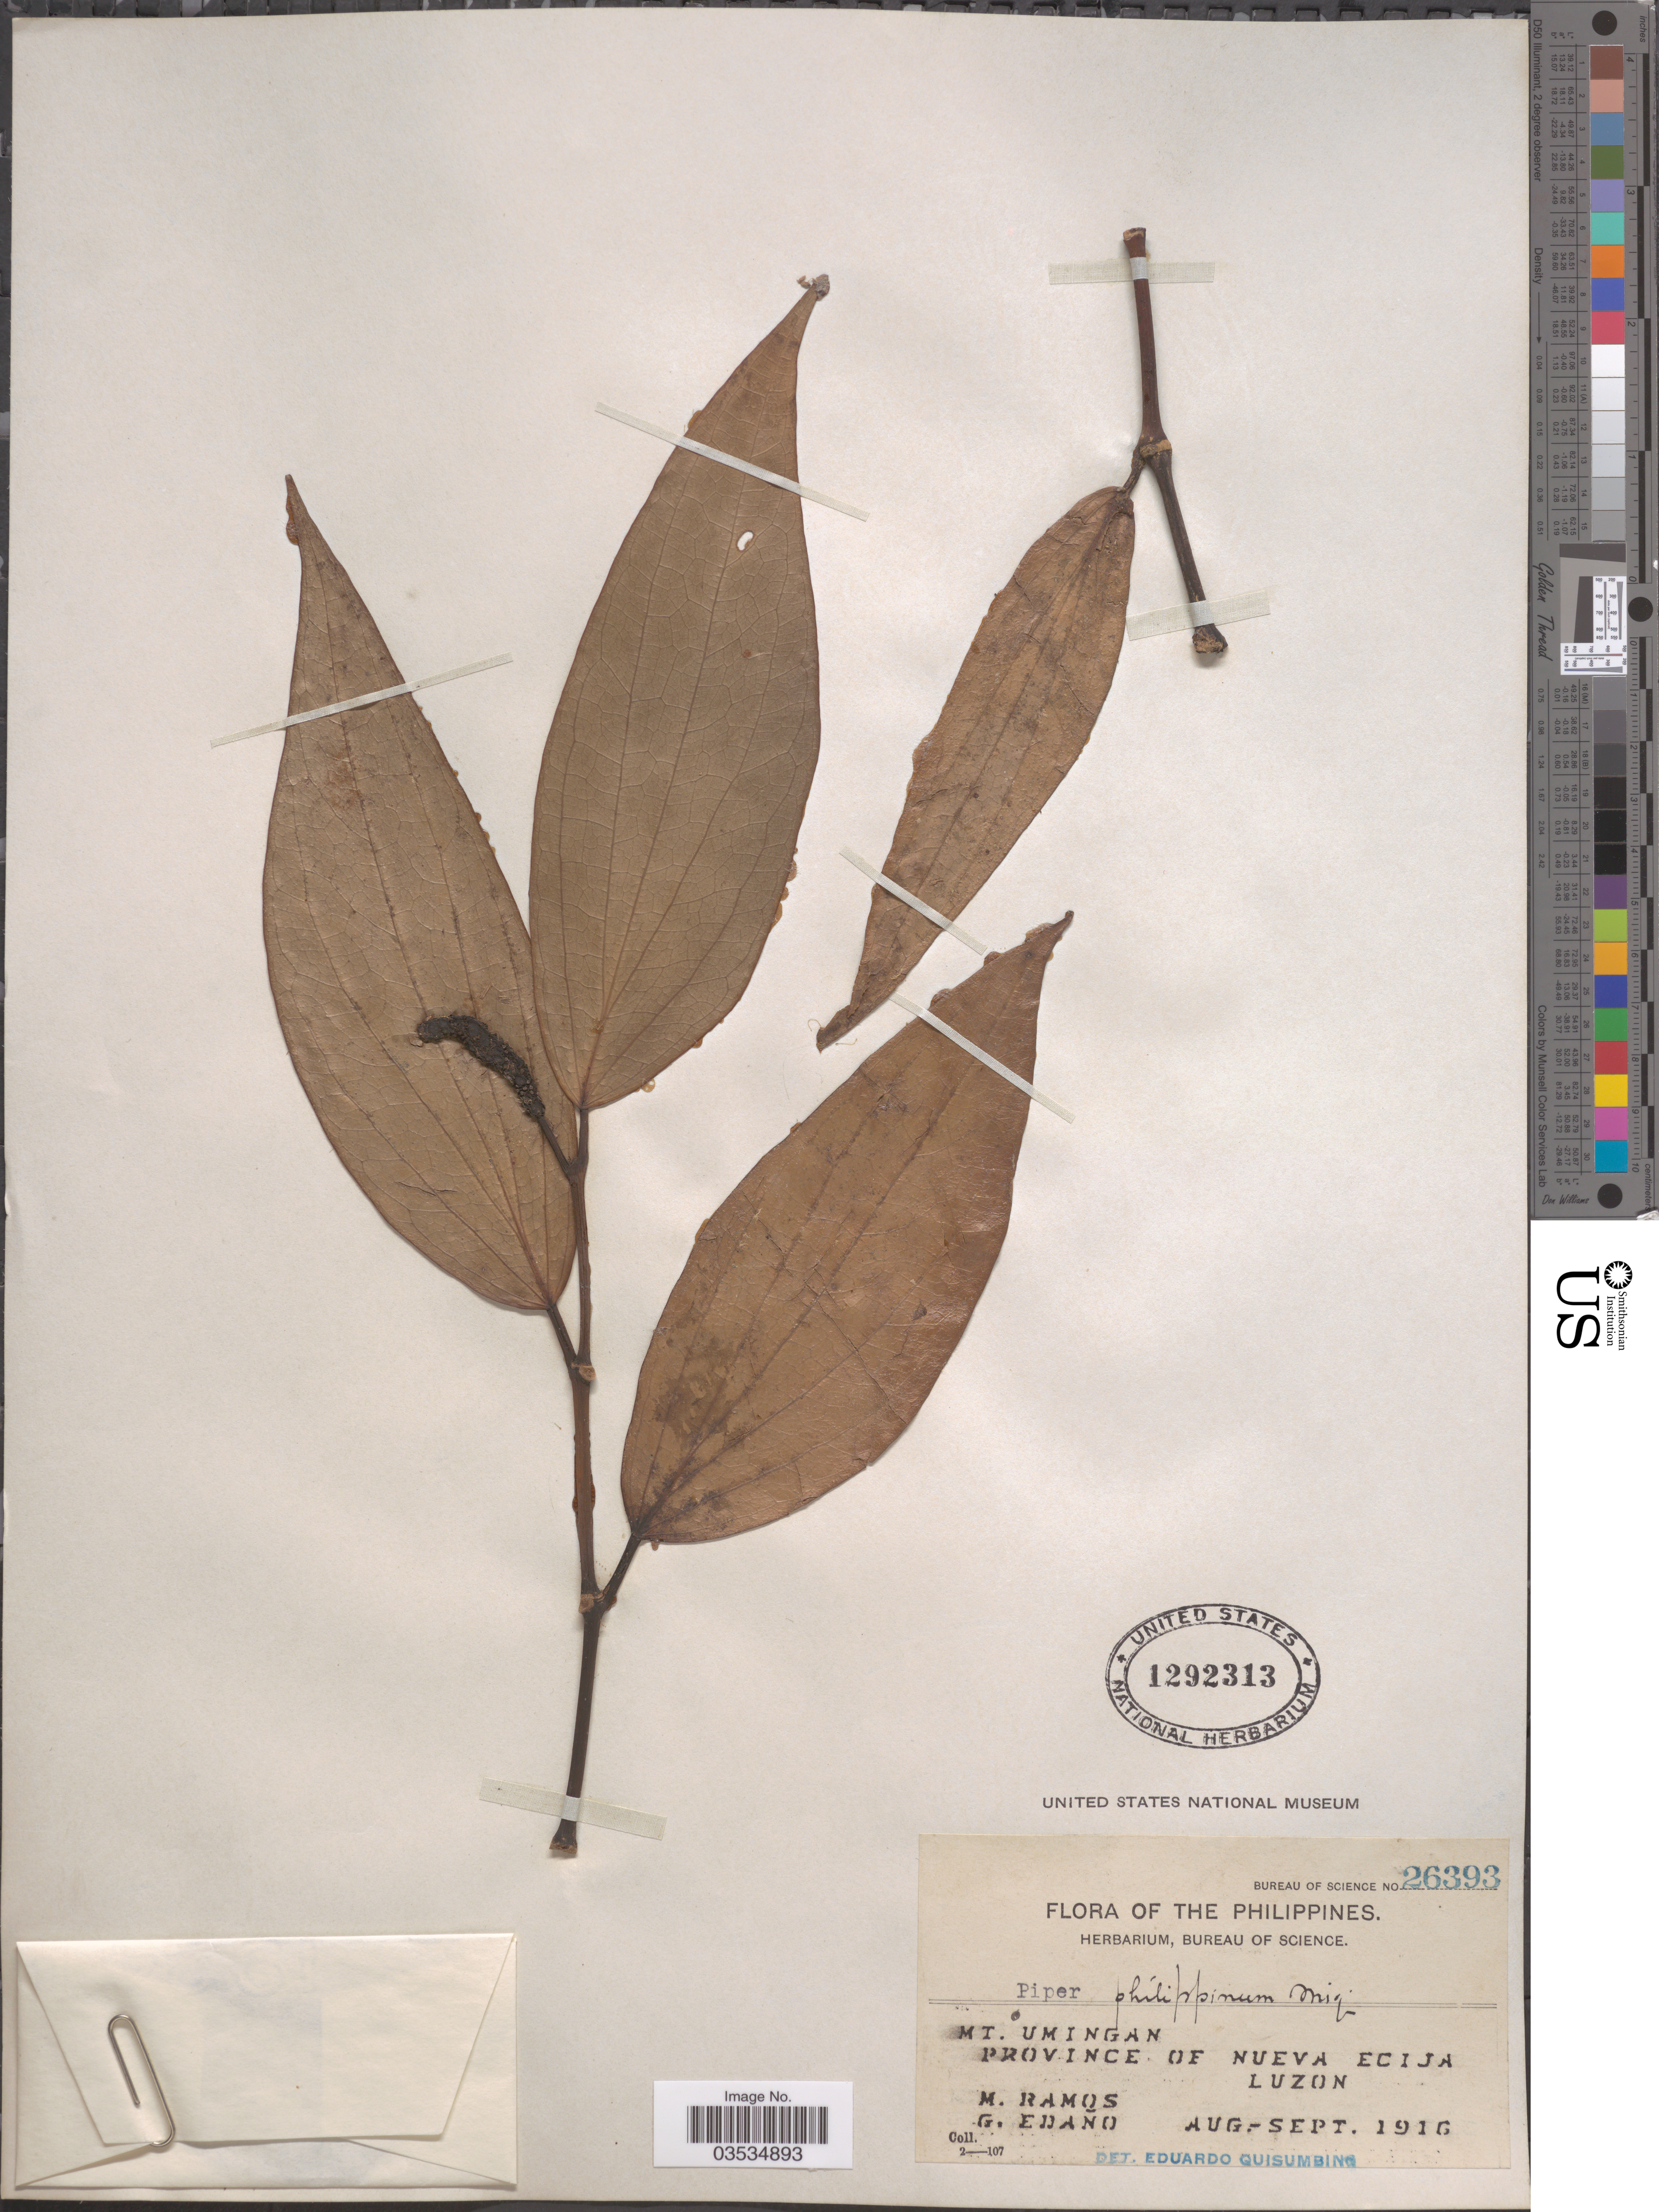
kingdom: Plantae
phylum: Tracheophyta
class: Magnoliopsida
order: Piperales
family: Piperaceae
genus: Piper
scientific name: Piper philippinum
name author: Miq.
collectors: M. Ramos & G. Edaño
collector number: Bureau of Science 26393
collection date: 1916-08/1916-09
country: Philippines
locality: Mt. Umingan. Province of Nueva Ecija. Luzon.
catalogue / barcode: US 1292313